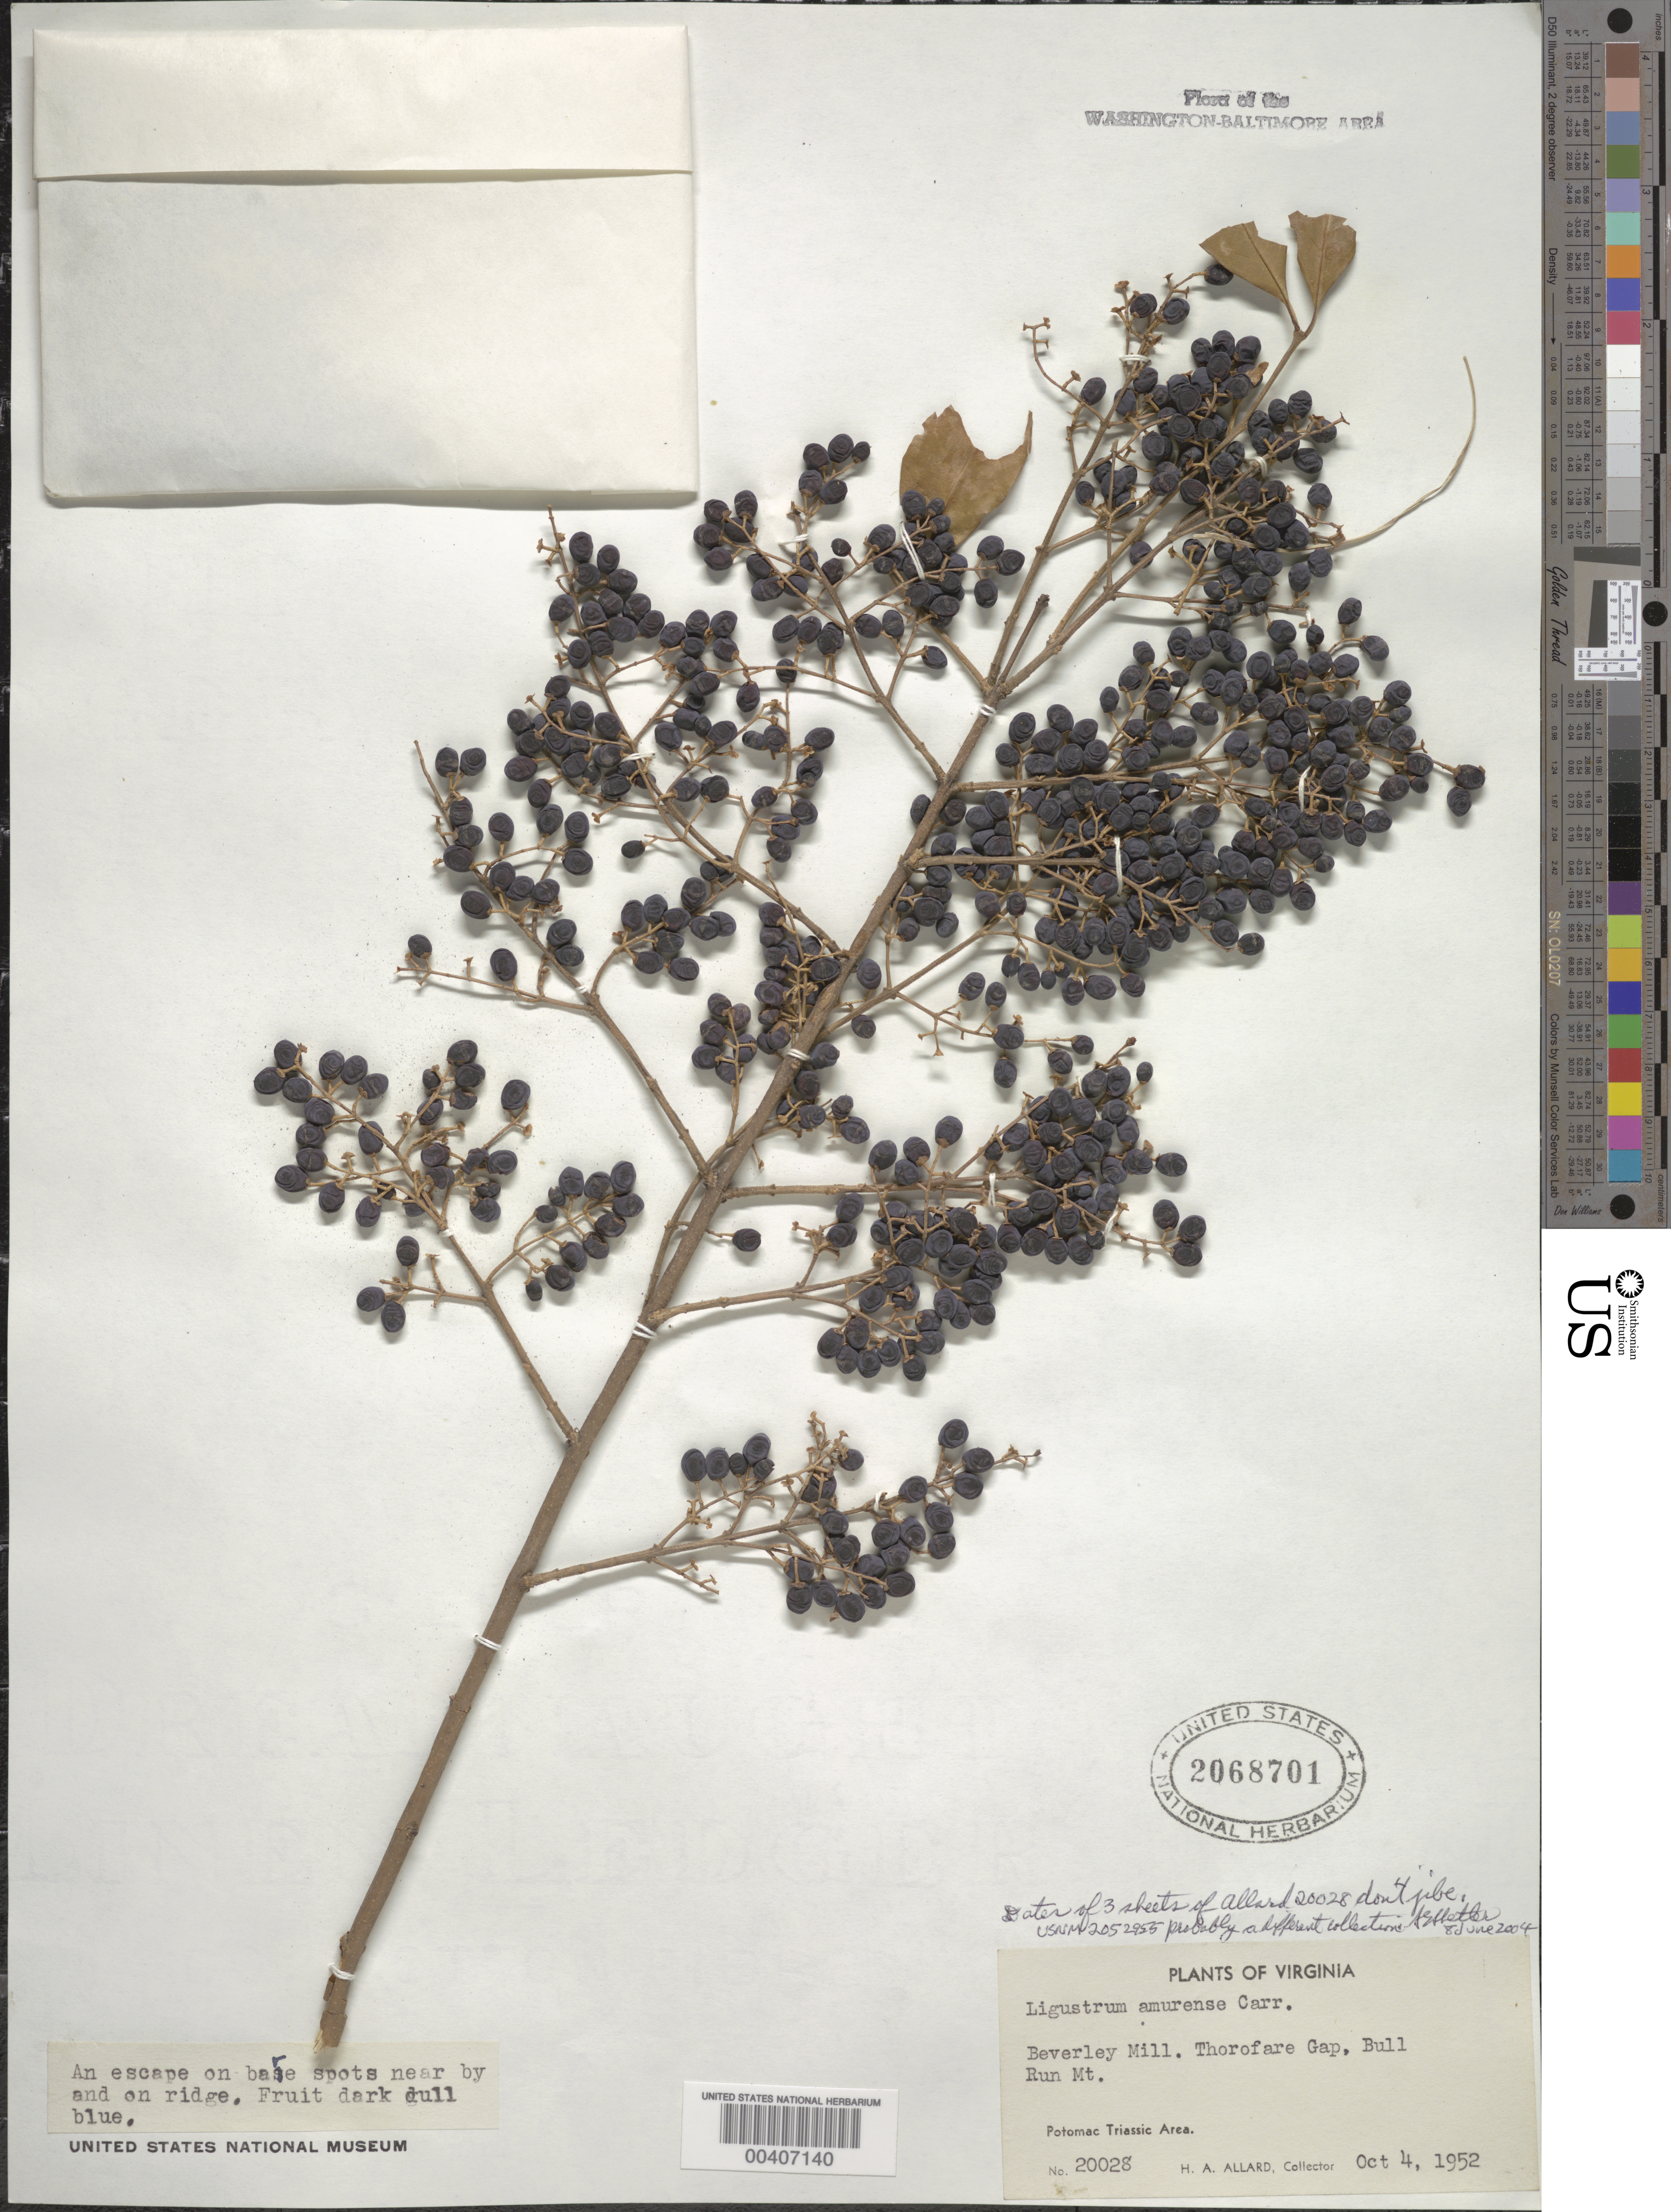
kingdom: Plantae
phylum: Tracheophyta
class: Magnoliopsida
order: Lamiales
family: Oleaceae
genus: Ligustrum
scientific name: Ligustrum obtusifolium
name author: Siebert & Zucc.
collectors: H. A. Allard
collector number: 20028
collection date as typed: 04 Oct 1952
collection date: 1952-10-04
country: United States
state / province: Virginia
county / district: Fauquier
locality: Beverley Mill, Thorofare Gap, Bull Run Mountain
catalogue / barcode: US 2068701